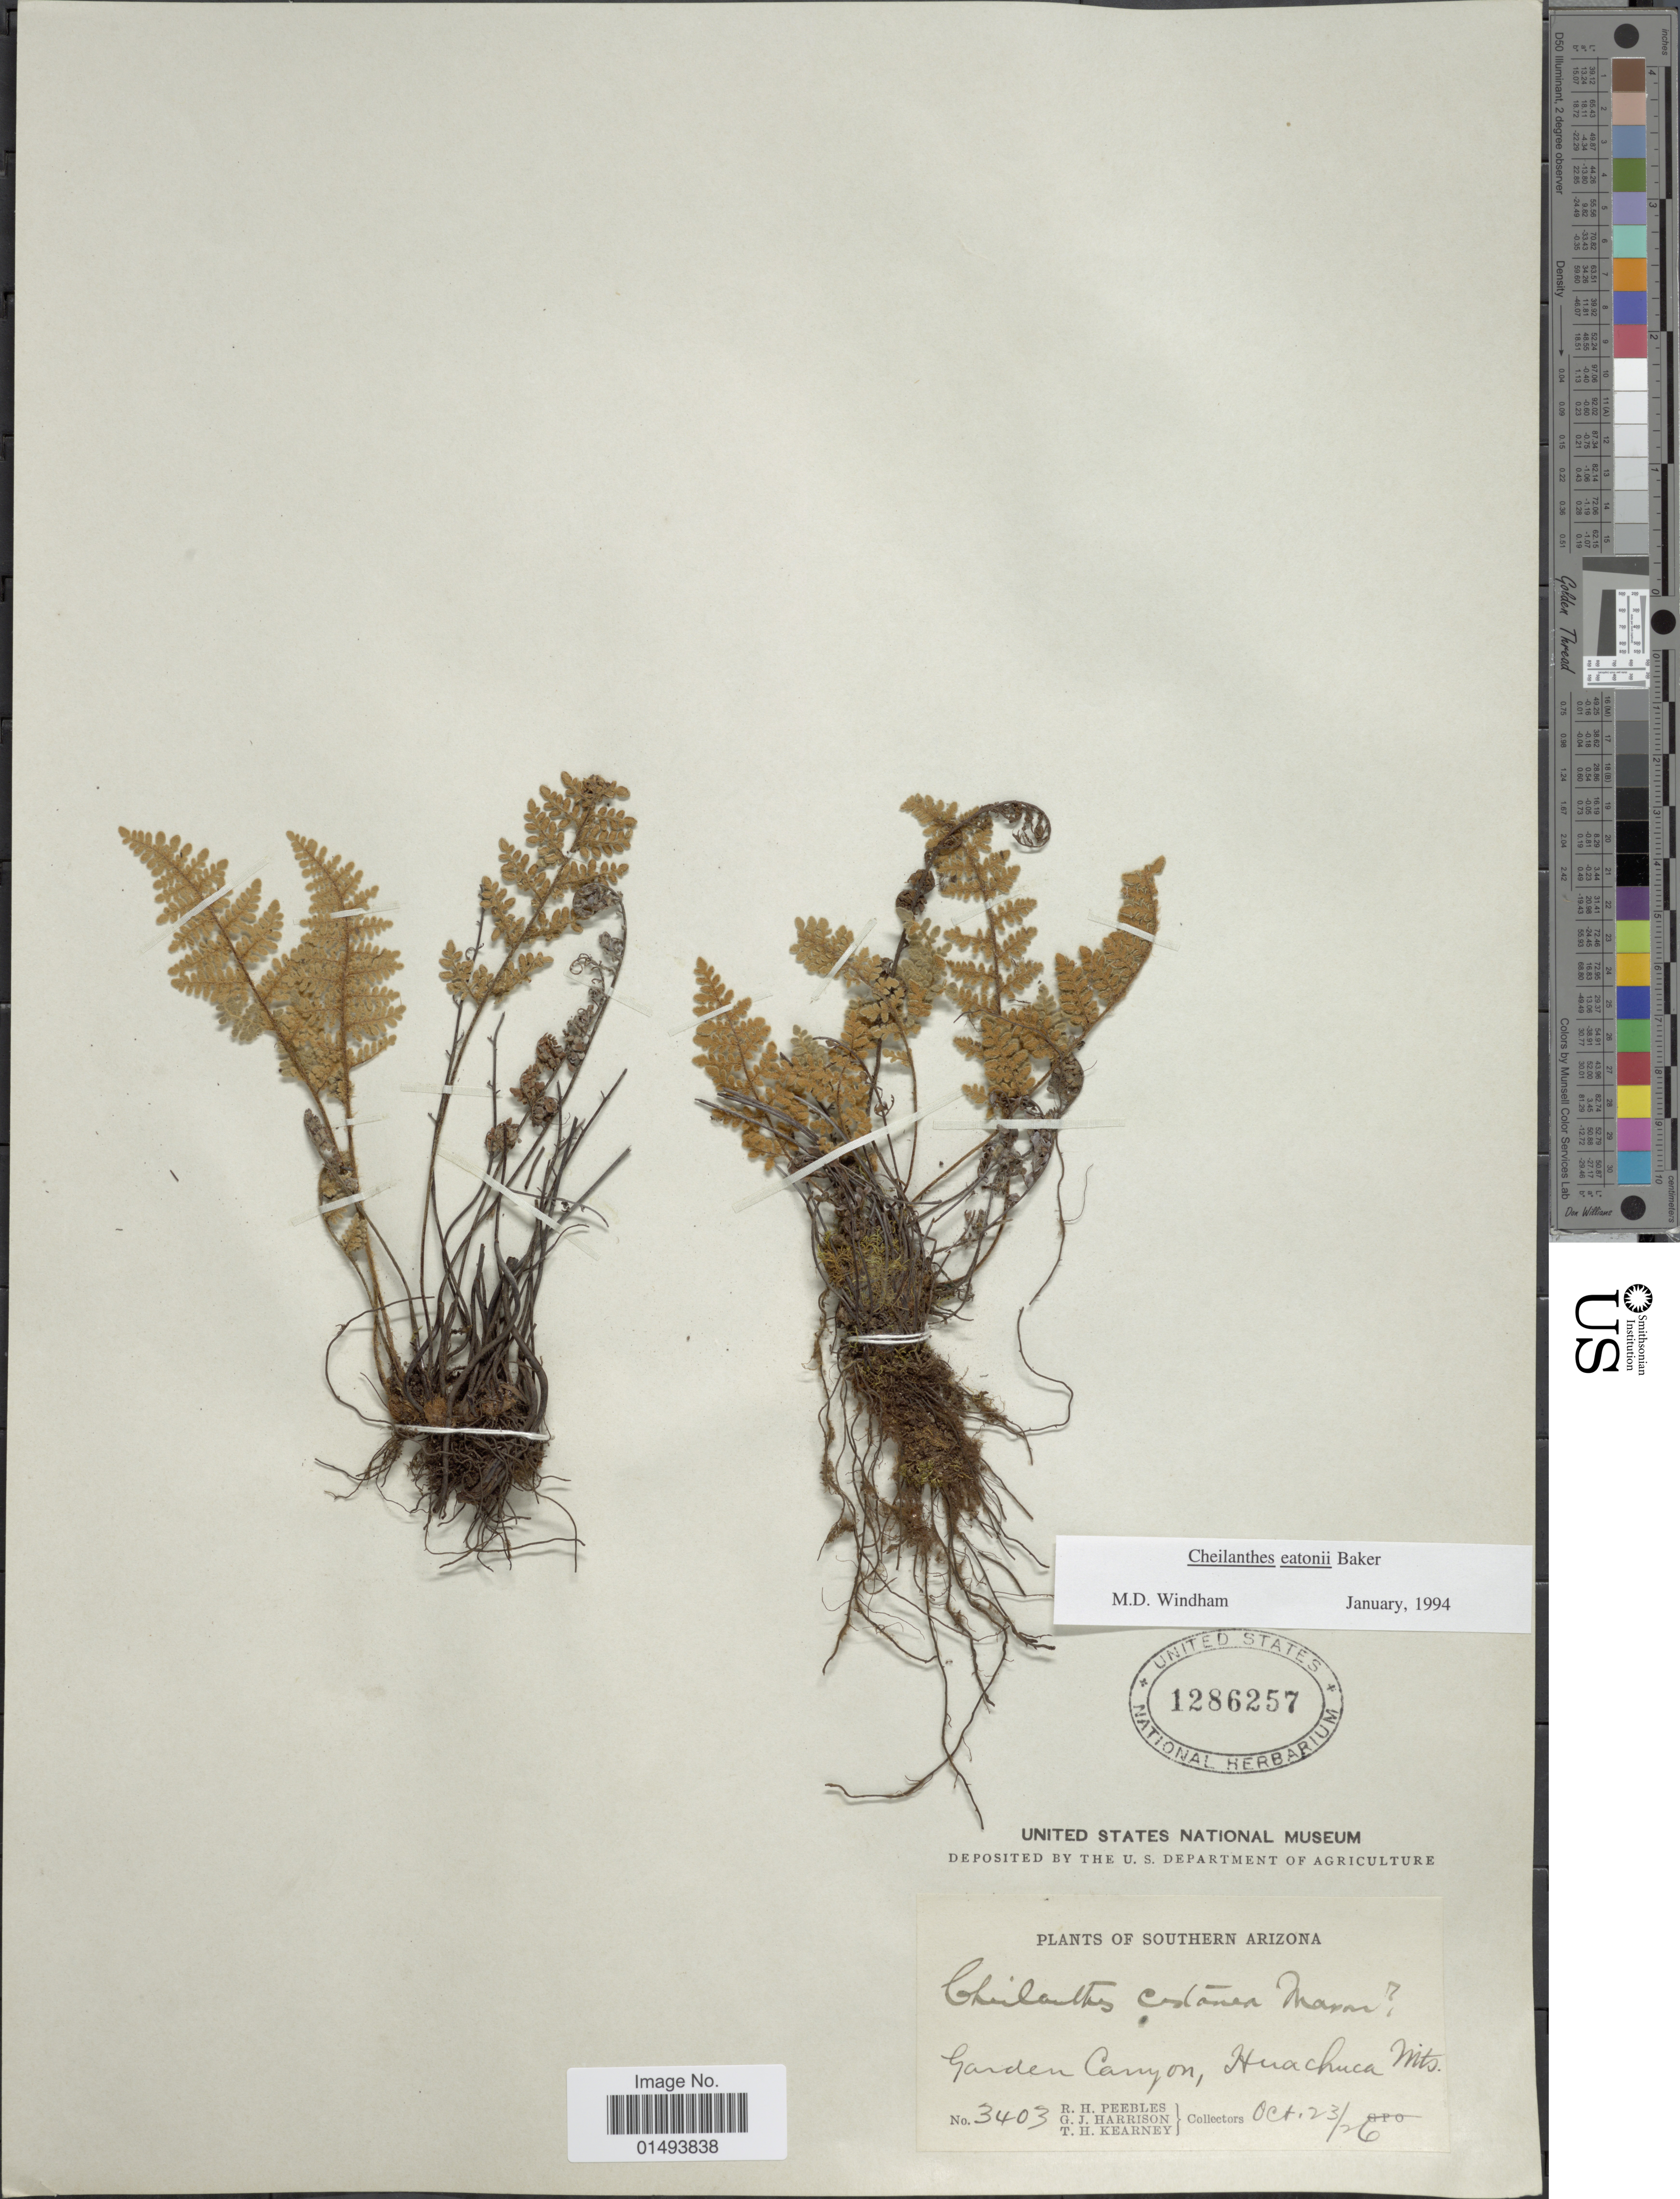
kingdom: Plantae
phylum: Tracheophyta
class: Polypodiopsida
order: Polypodiales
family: Pteridaceae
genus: Myriopteris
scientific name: Myriopteris rufa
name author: Fée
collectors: R. H. Peebles, G. J. Harrison & T. H. Kearney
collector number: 3403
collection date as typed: Transcribed d/m/y: 23/10/26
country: United States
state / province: Arizona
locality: Plants of Southern Arizona, Garden Canyon, Huachuca Mts.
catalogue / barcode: US 1286257